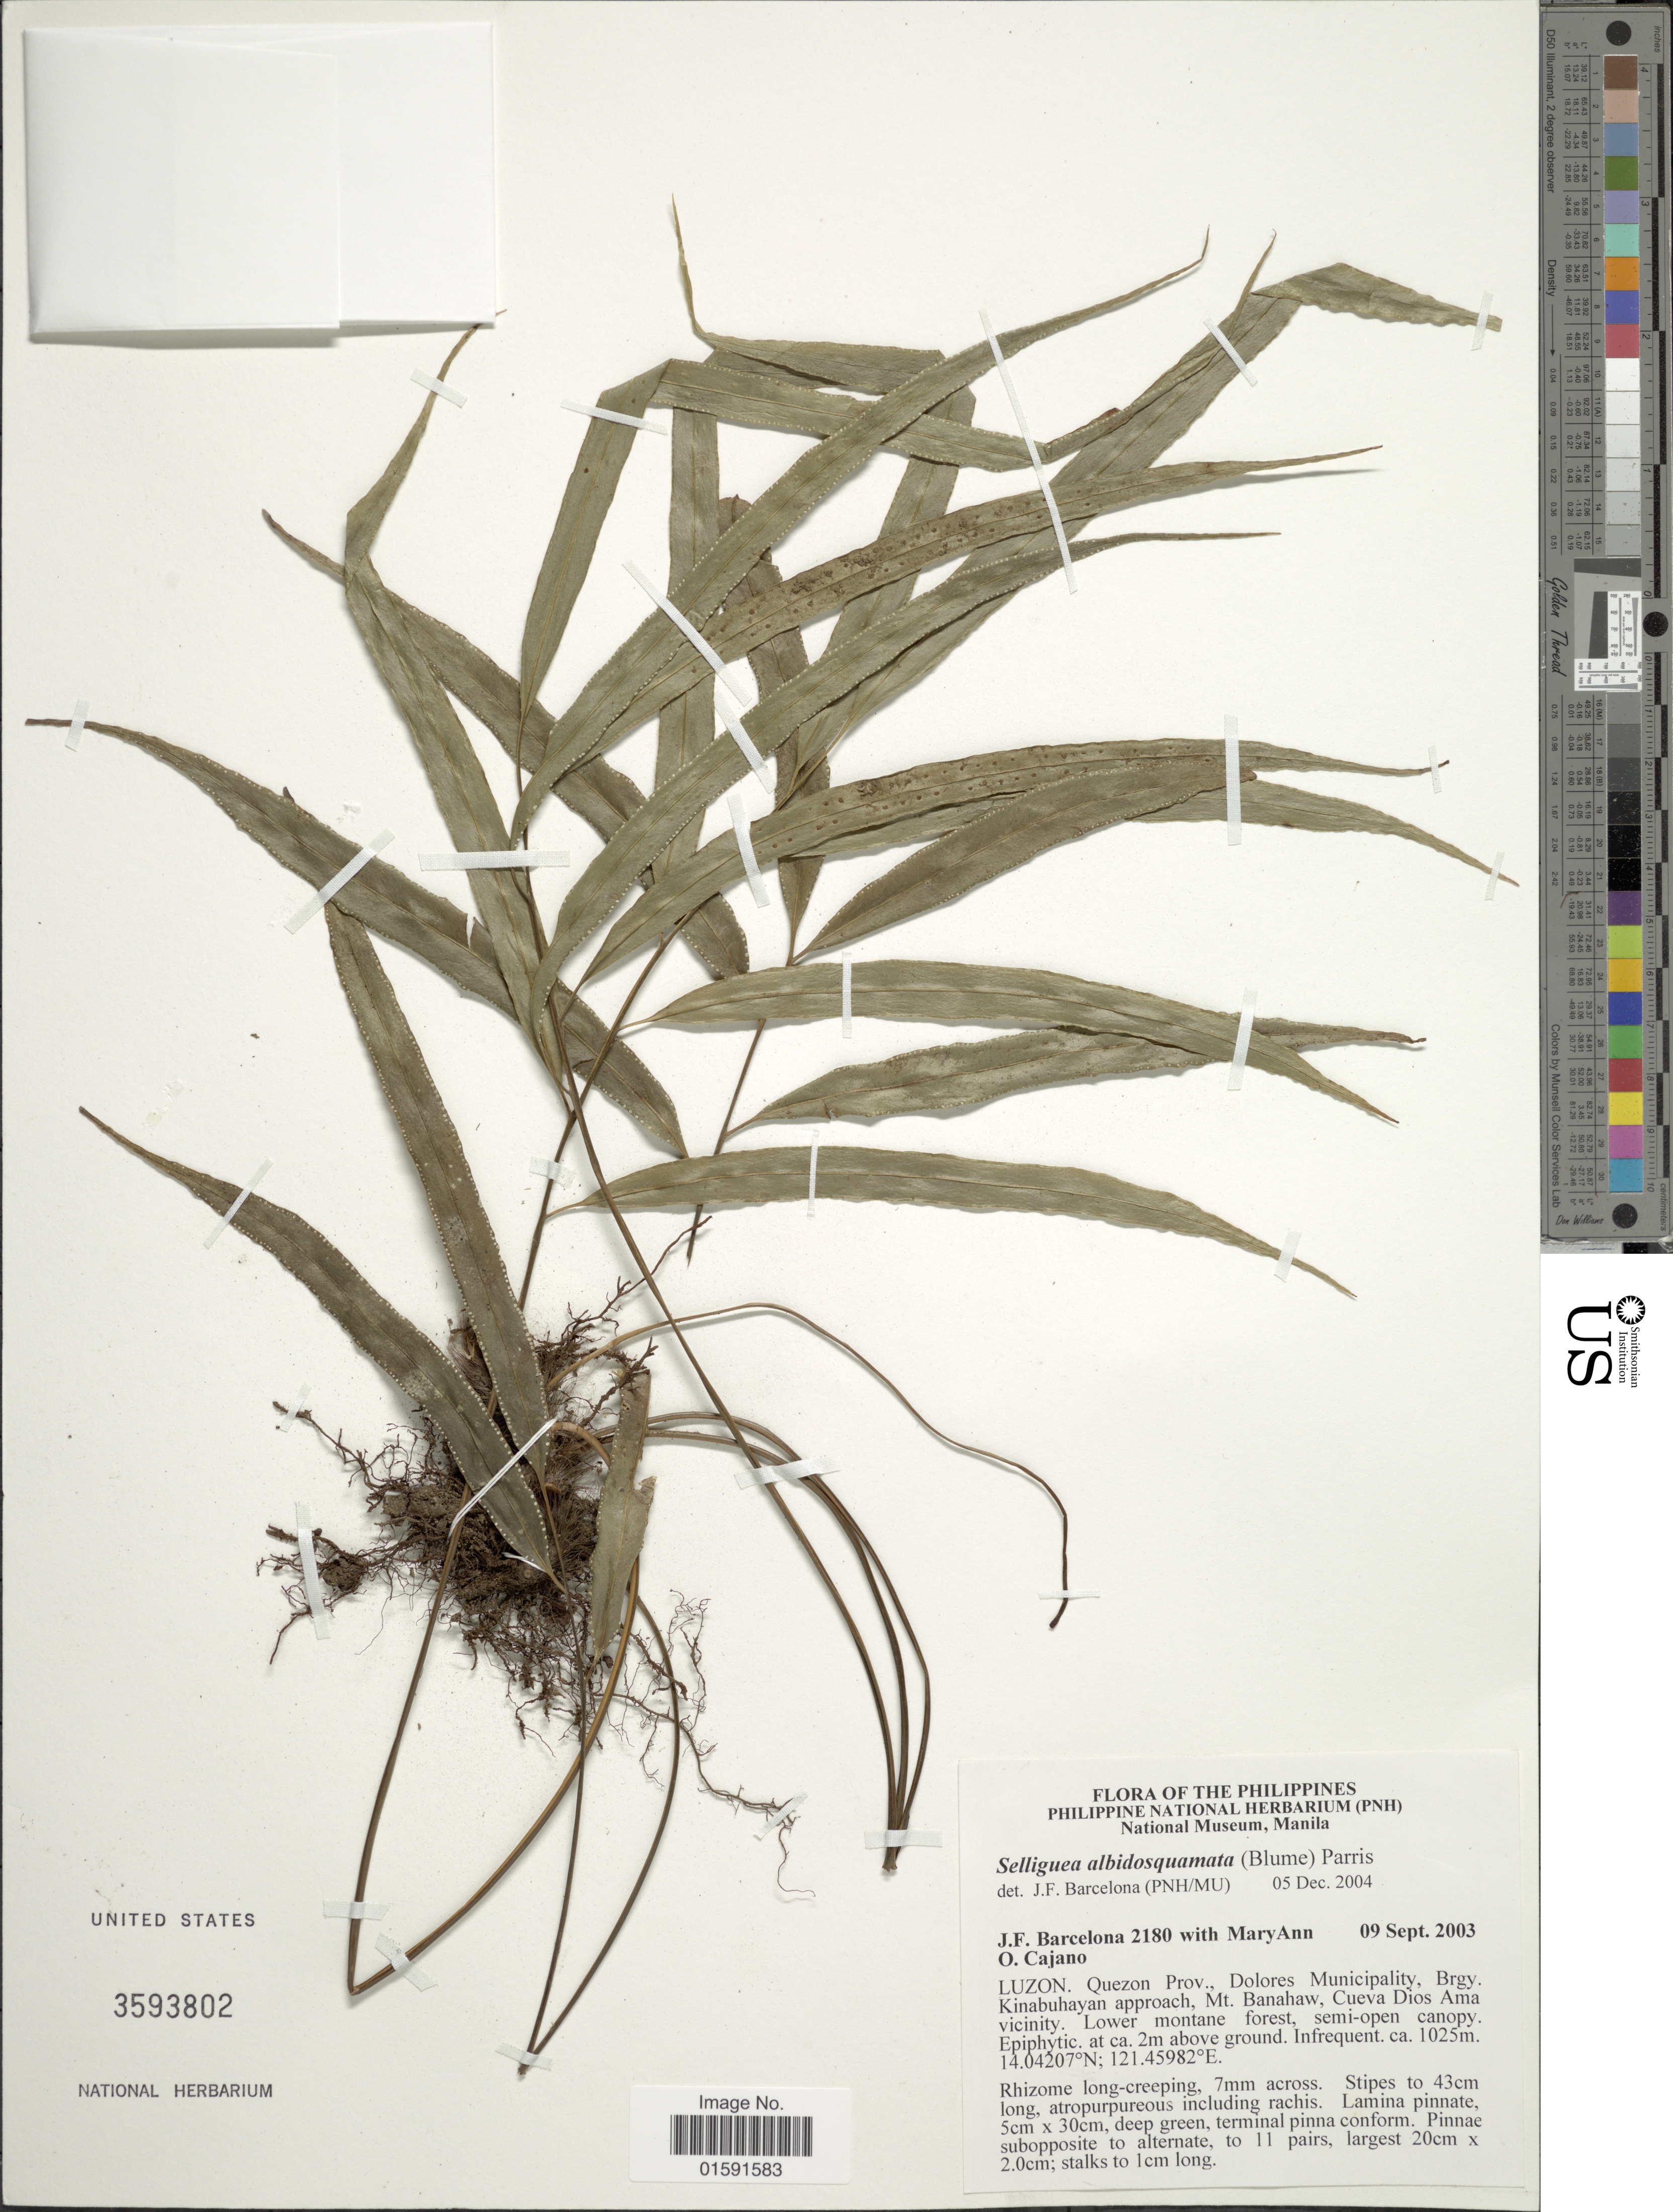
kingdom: Plantae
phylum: Tracheophyta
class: Polypodiopsida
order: Polypodiales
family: Polypodiaceae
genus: Selliguea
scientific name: Selliguea albidosquamata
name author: (Blume) Parris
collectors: J. F. Barcelona & M. Cajano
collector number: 2180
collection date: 2003-09-09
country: Philippines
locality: Luzon. Quezon Prov., Dolores Municiplaity, Brgy. Kinabuhayan approach, Mt. Banahaw, Cueva Dios Ama vicinity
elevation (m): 1025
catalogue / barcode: US 3593802